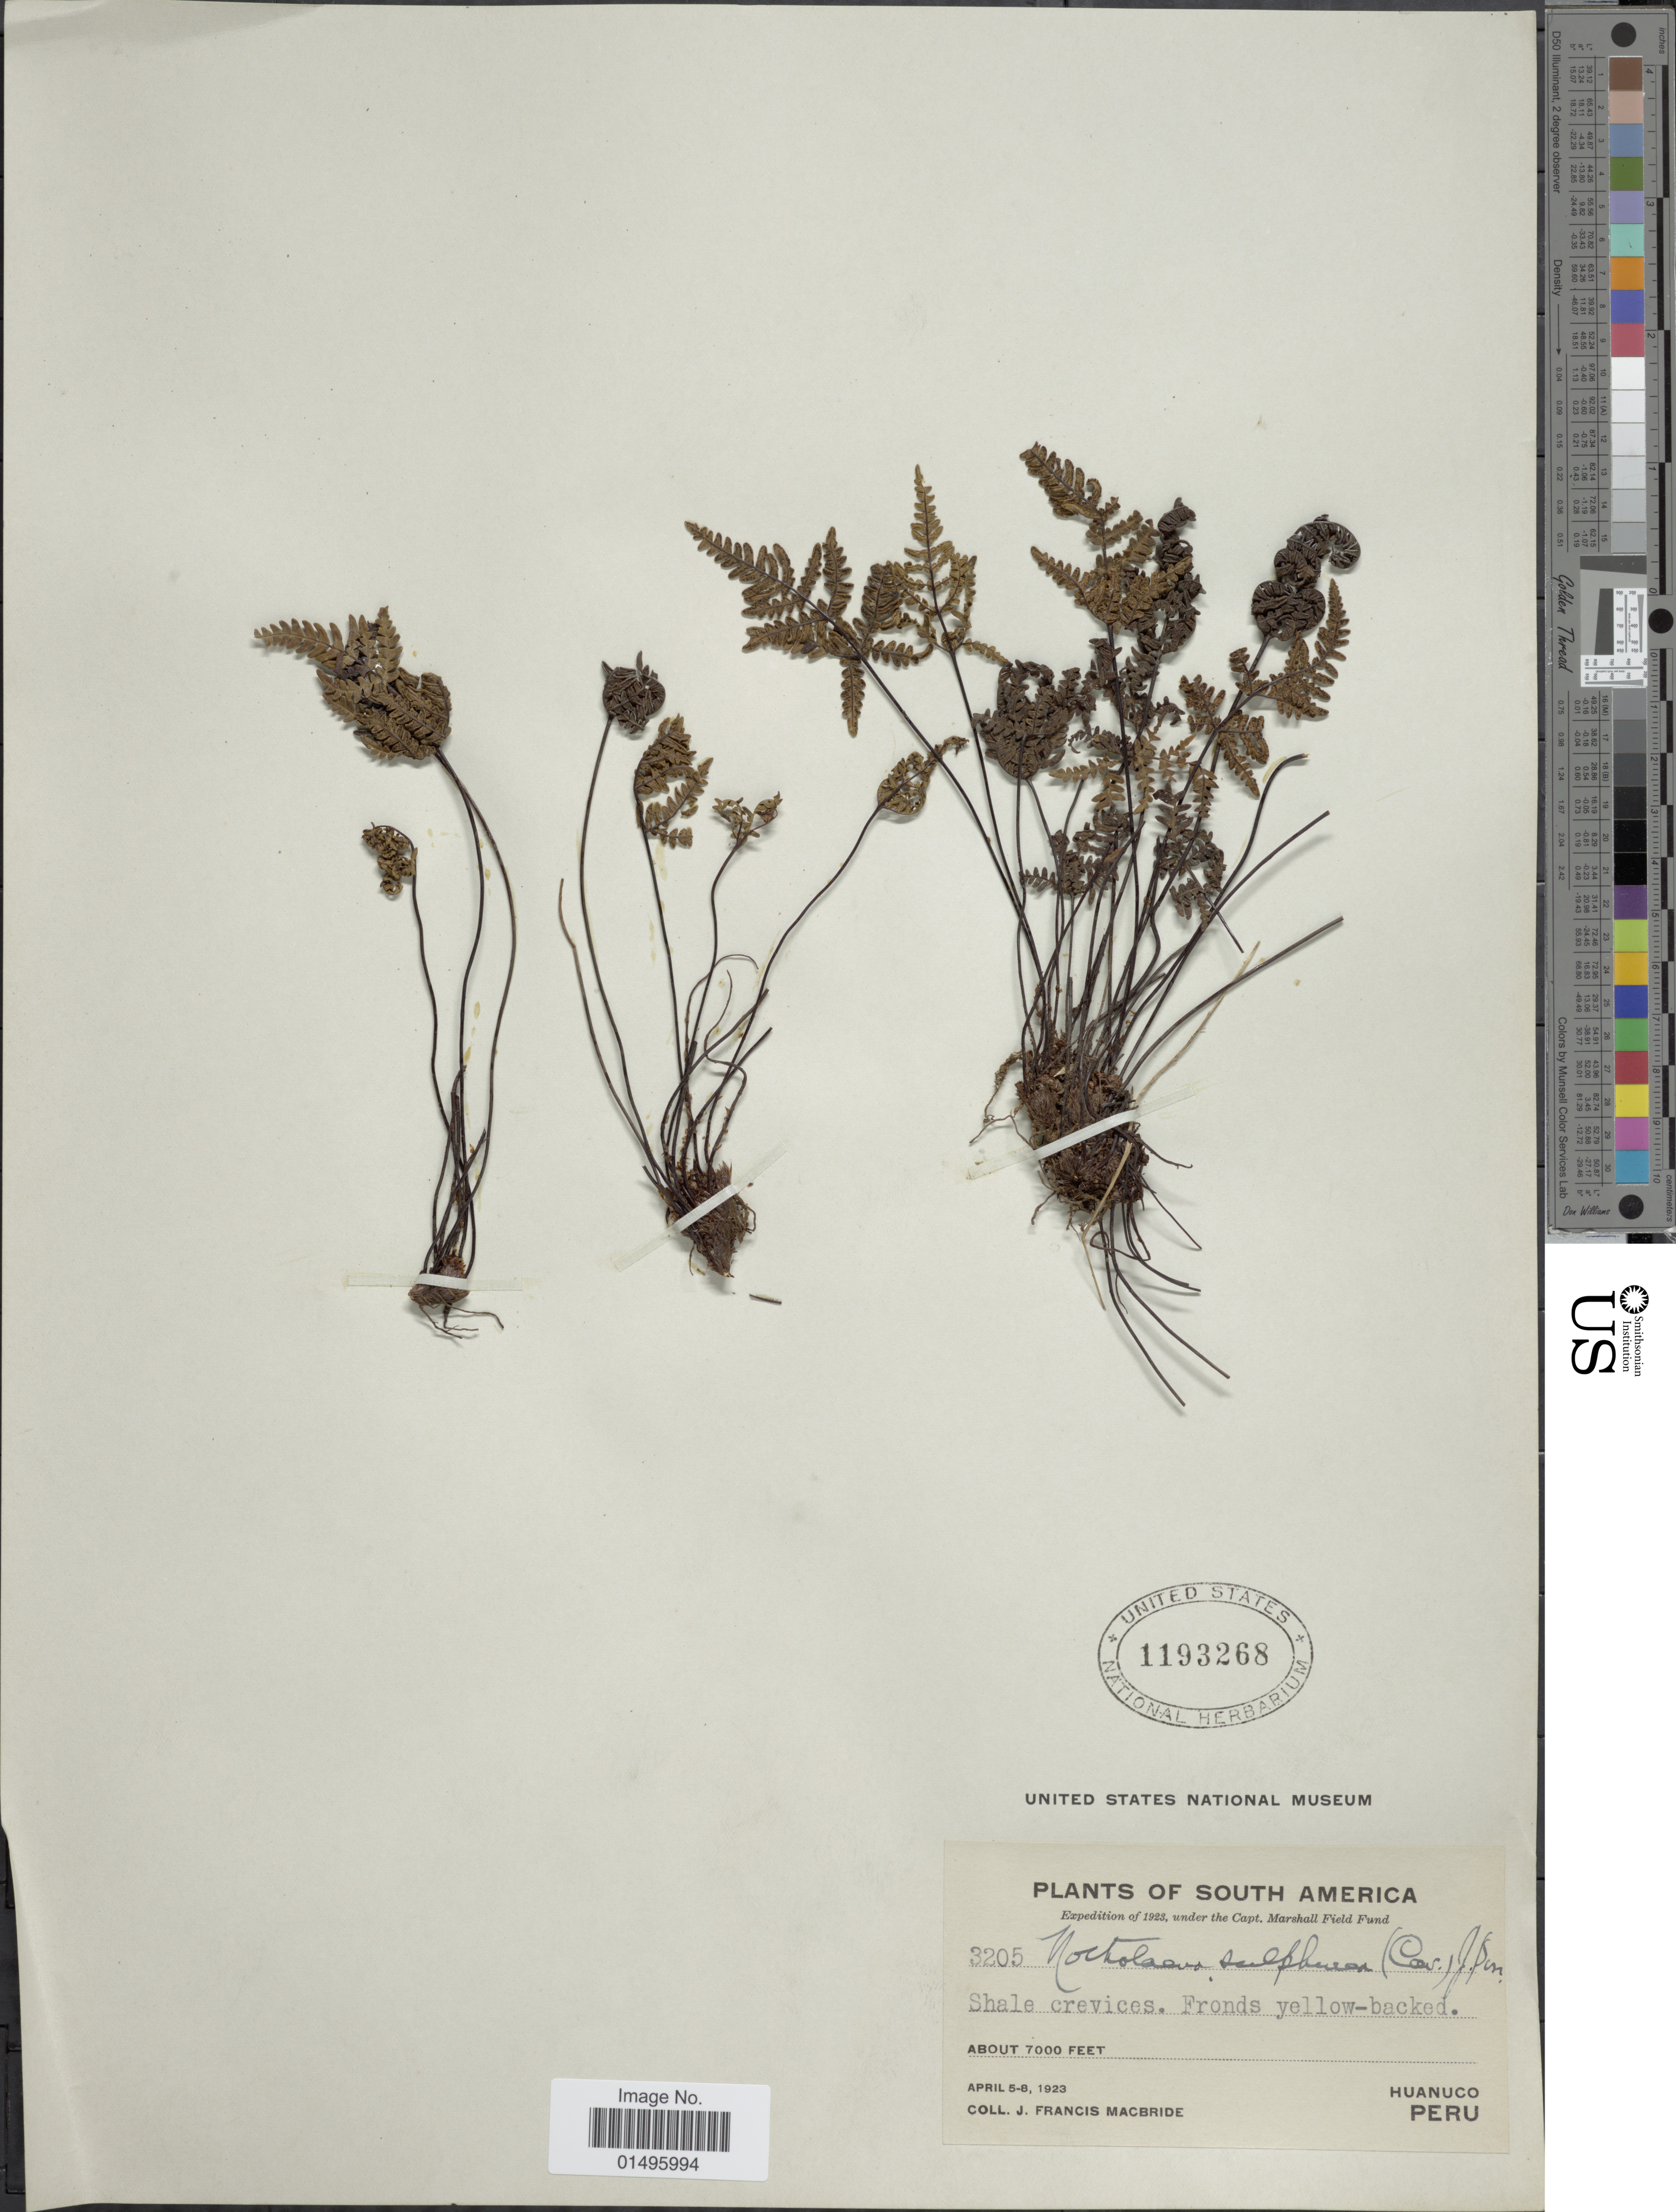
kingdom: Plantae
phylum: Tracheophyta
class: Polypodiopsida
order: Polypodiales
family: Pteridaceae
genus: Notholaena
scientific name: Notholaena sulphurea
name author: (Cav.) Small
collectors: J. F. Macbride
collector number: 3205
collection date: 1923-04-05/1923-04-08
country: Peru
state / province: Huánuco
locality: South America, Peru, Huanuco.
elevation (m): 2134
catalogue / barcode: US 1193268